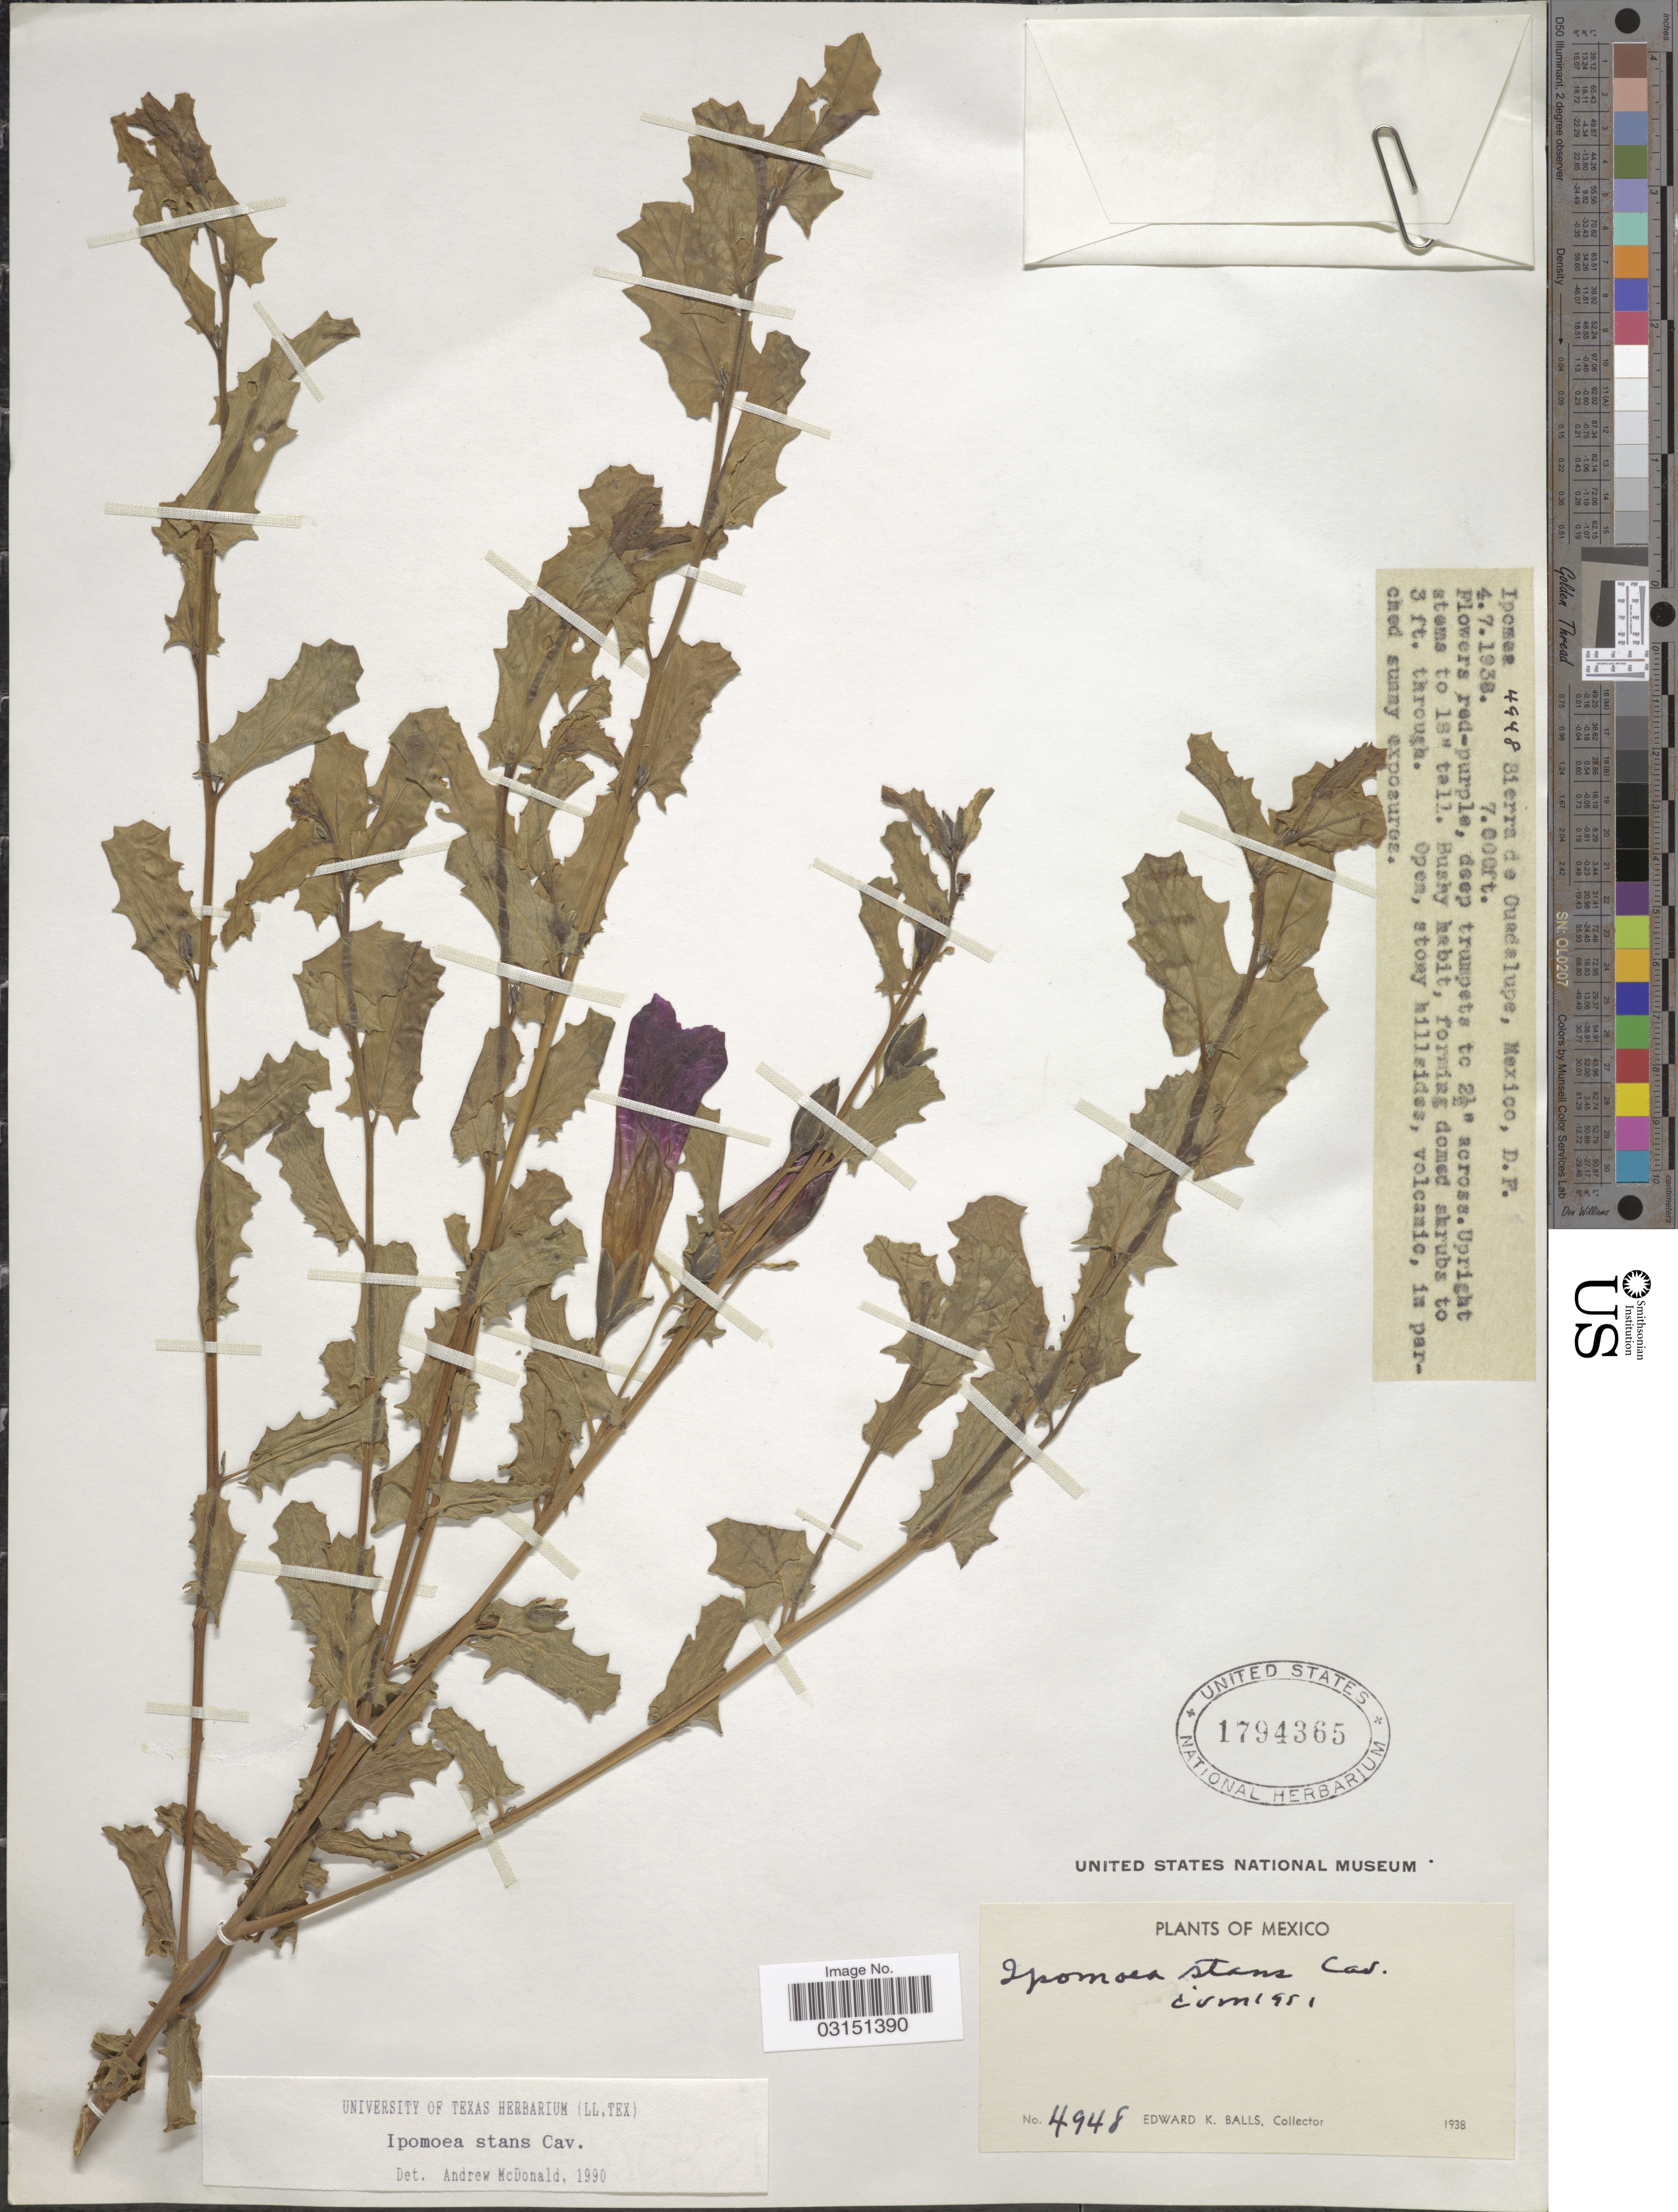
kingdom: Plantae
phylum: Tracheophyta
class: Magnoliopsida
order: Solanales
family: Convolvulaceae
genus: Ipomoea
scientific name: Ipomoea stans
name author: Cav.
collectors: E. K. Balls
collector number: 4948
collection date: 1938-07-04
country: Mexico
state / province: Distrito Federal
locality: Sierra de Guadalupe, D. F.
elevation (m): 2134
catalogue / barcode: US 1794365